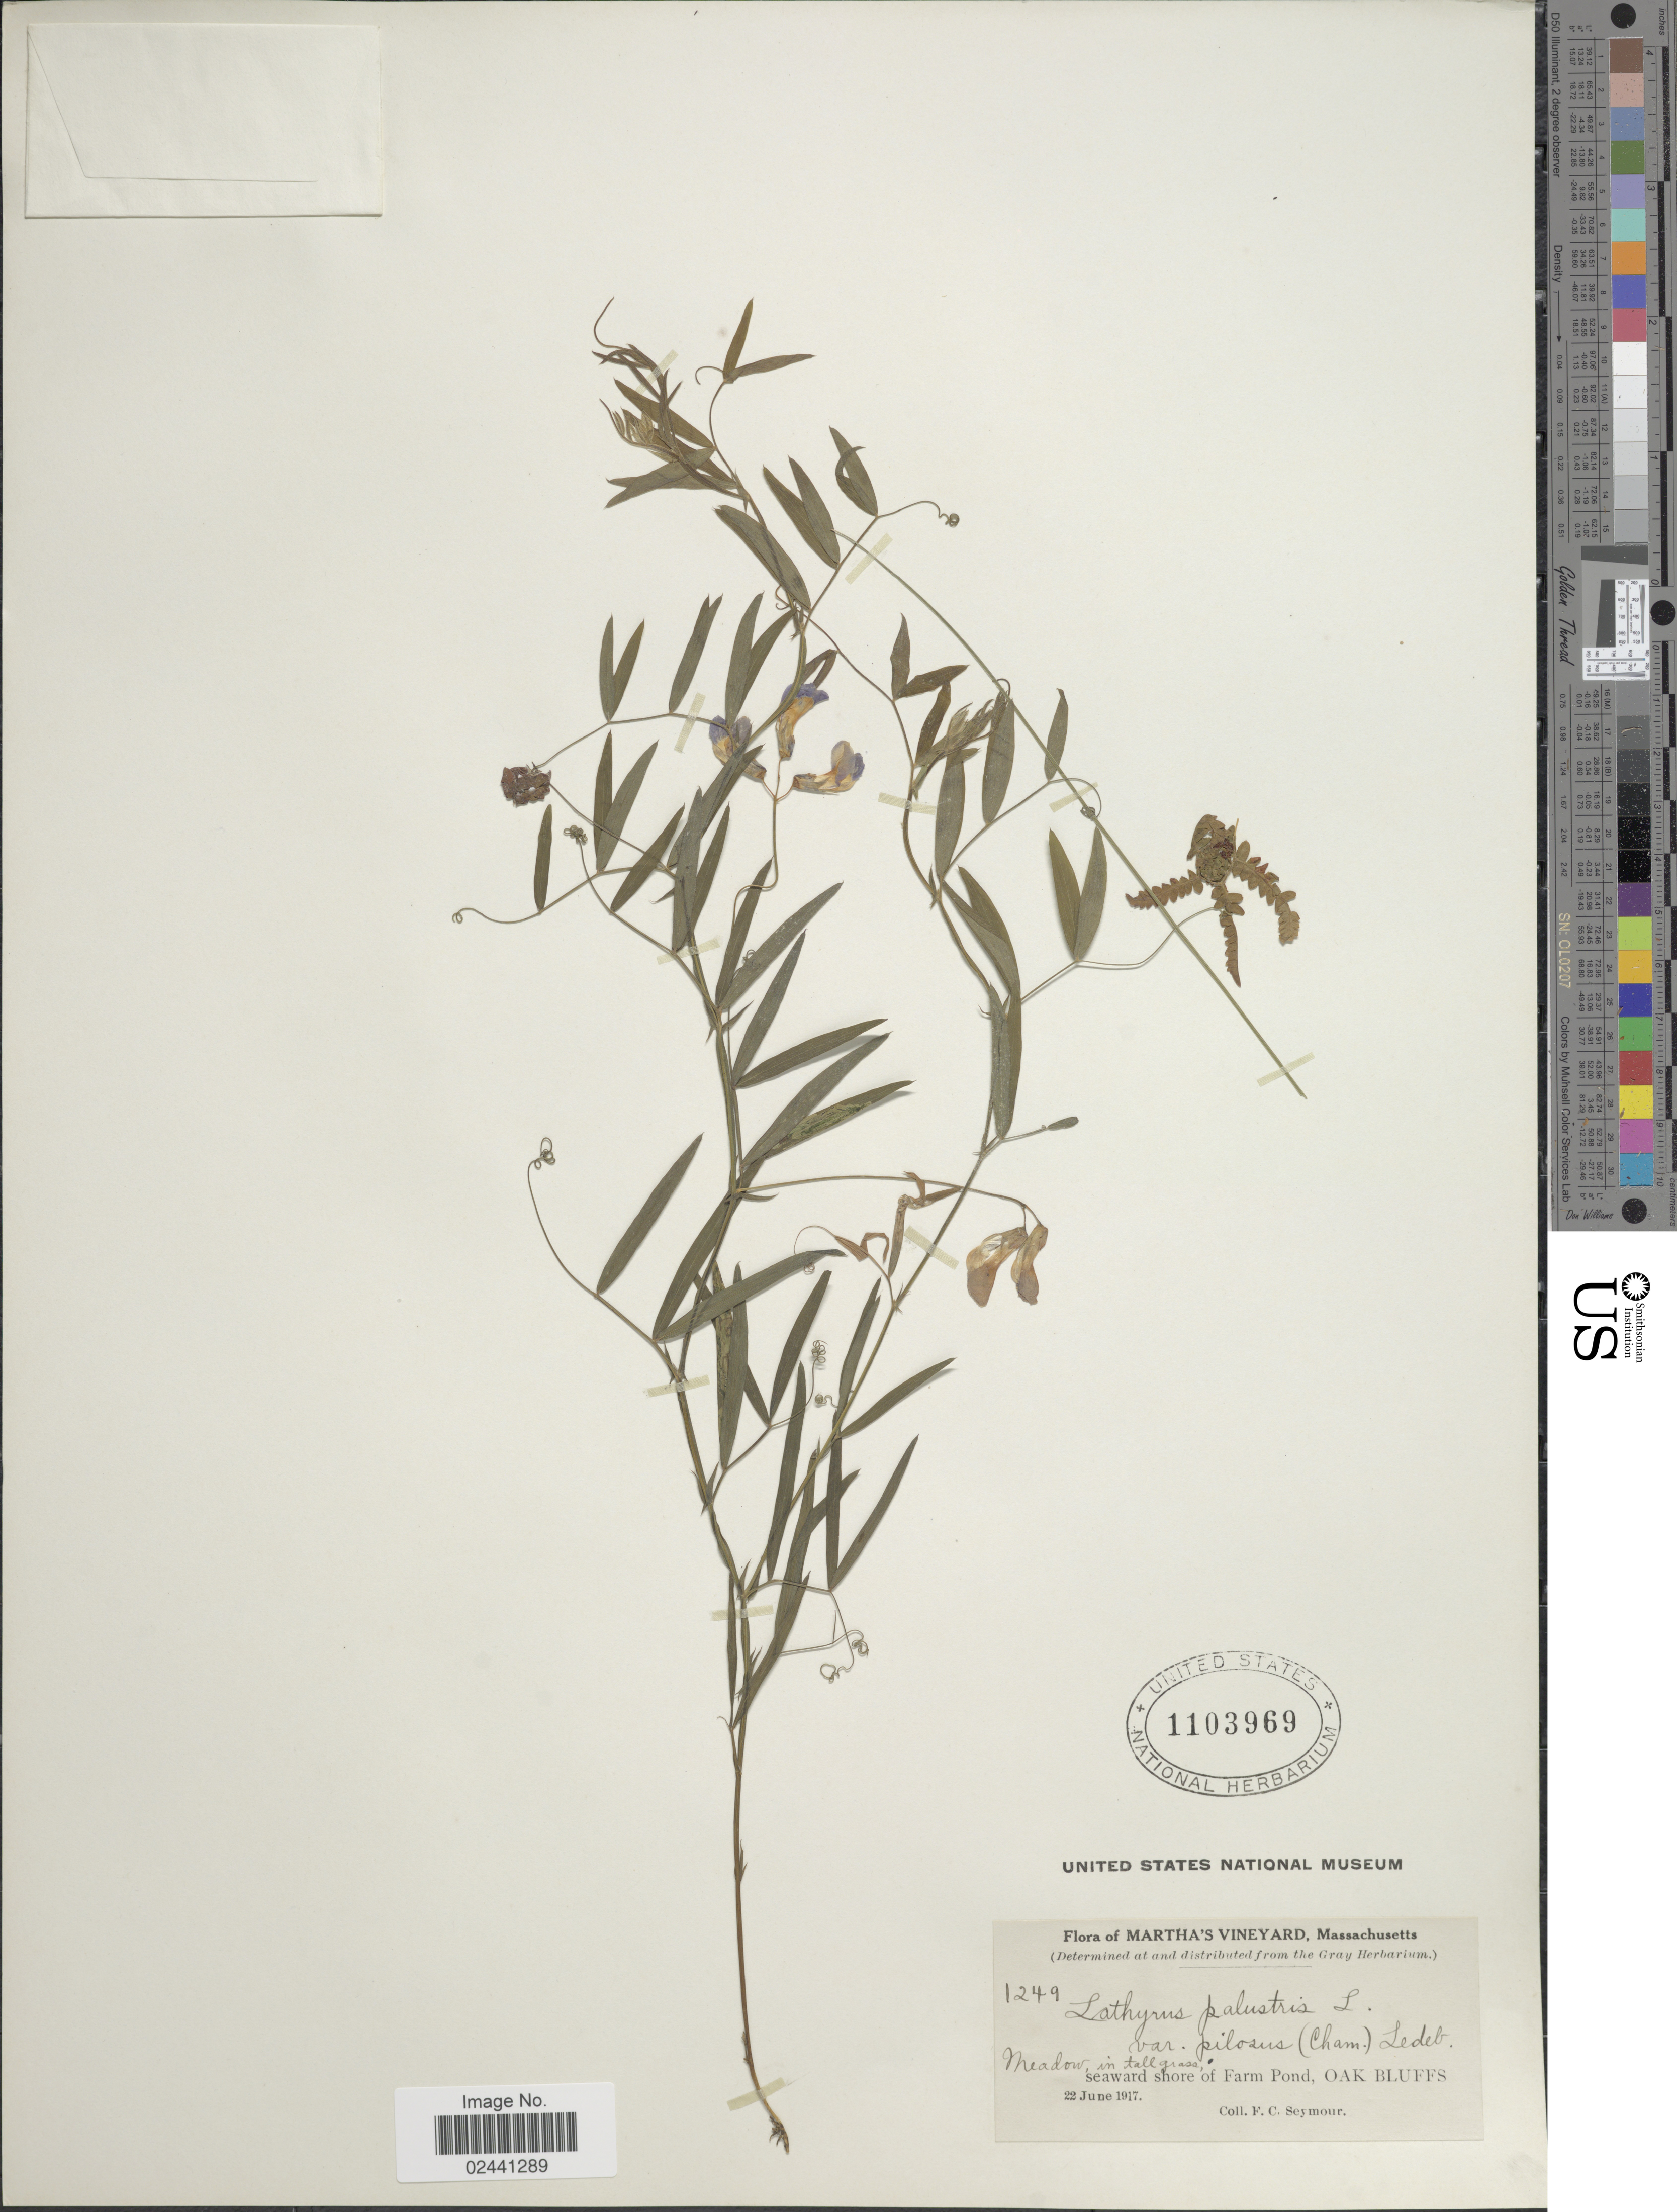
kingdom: Plantae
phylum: Tracheophyta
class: Magnoliopsida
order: Fabales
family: Fabaceae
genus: Lathyrus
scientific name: Lathyrus palustris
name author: L.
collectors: F. C. Seymour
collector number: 1249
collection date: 1917-06-22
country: United States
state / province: Massachusetts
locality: Martha's Vineyard, seaward shore of Farm Pond, Oak Bluffs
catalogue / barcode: US 1103969